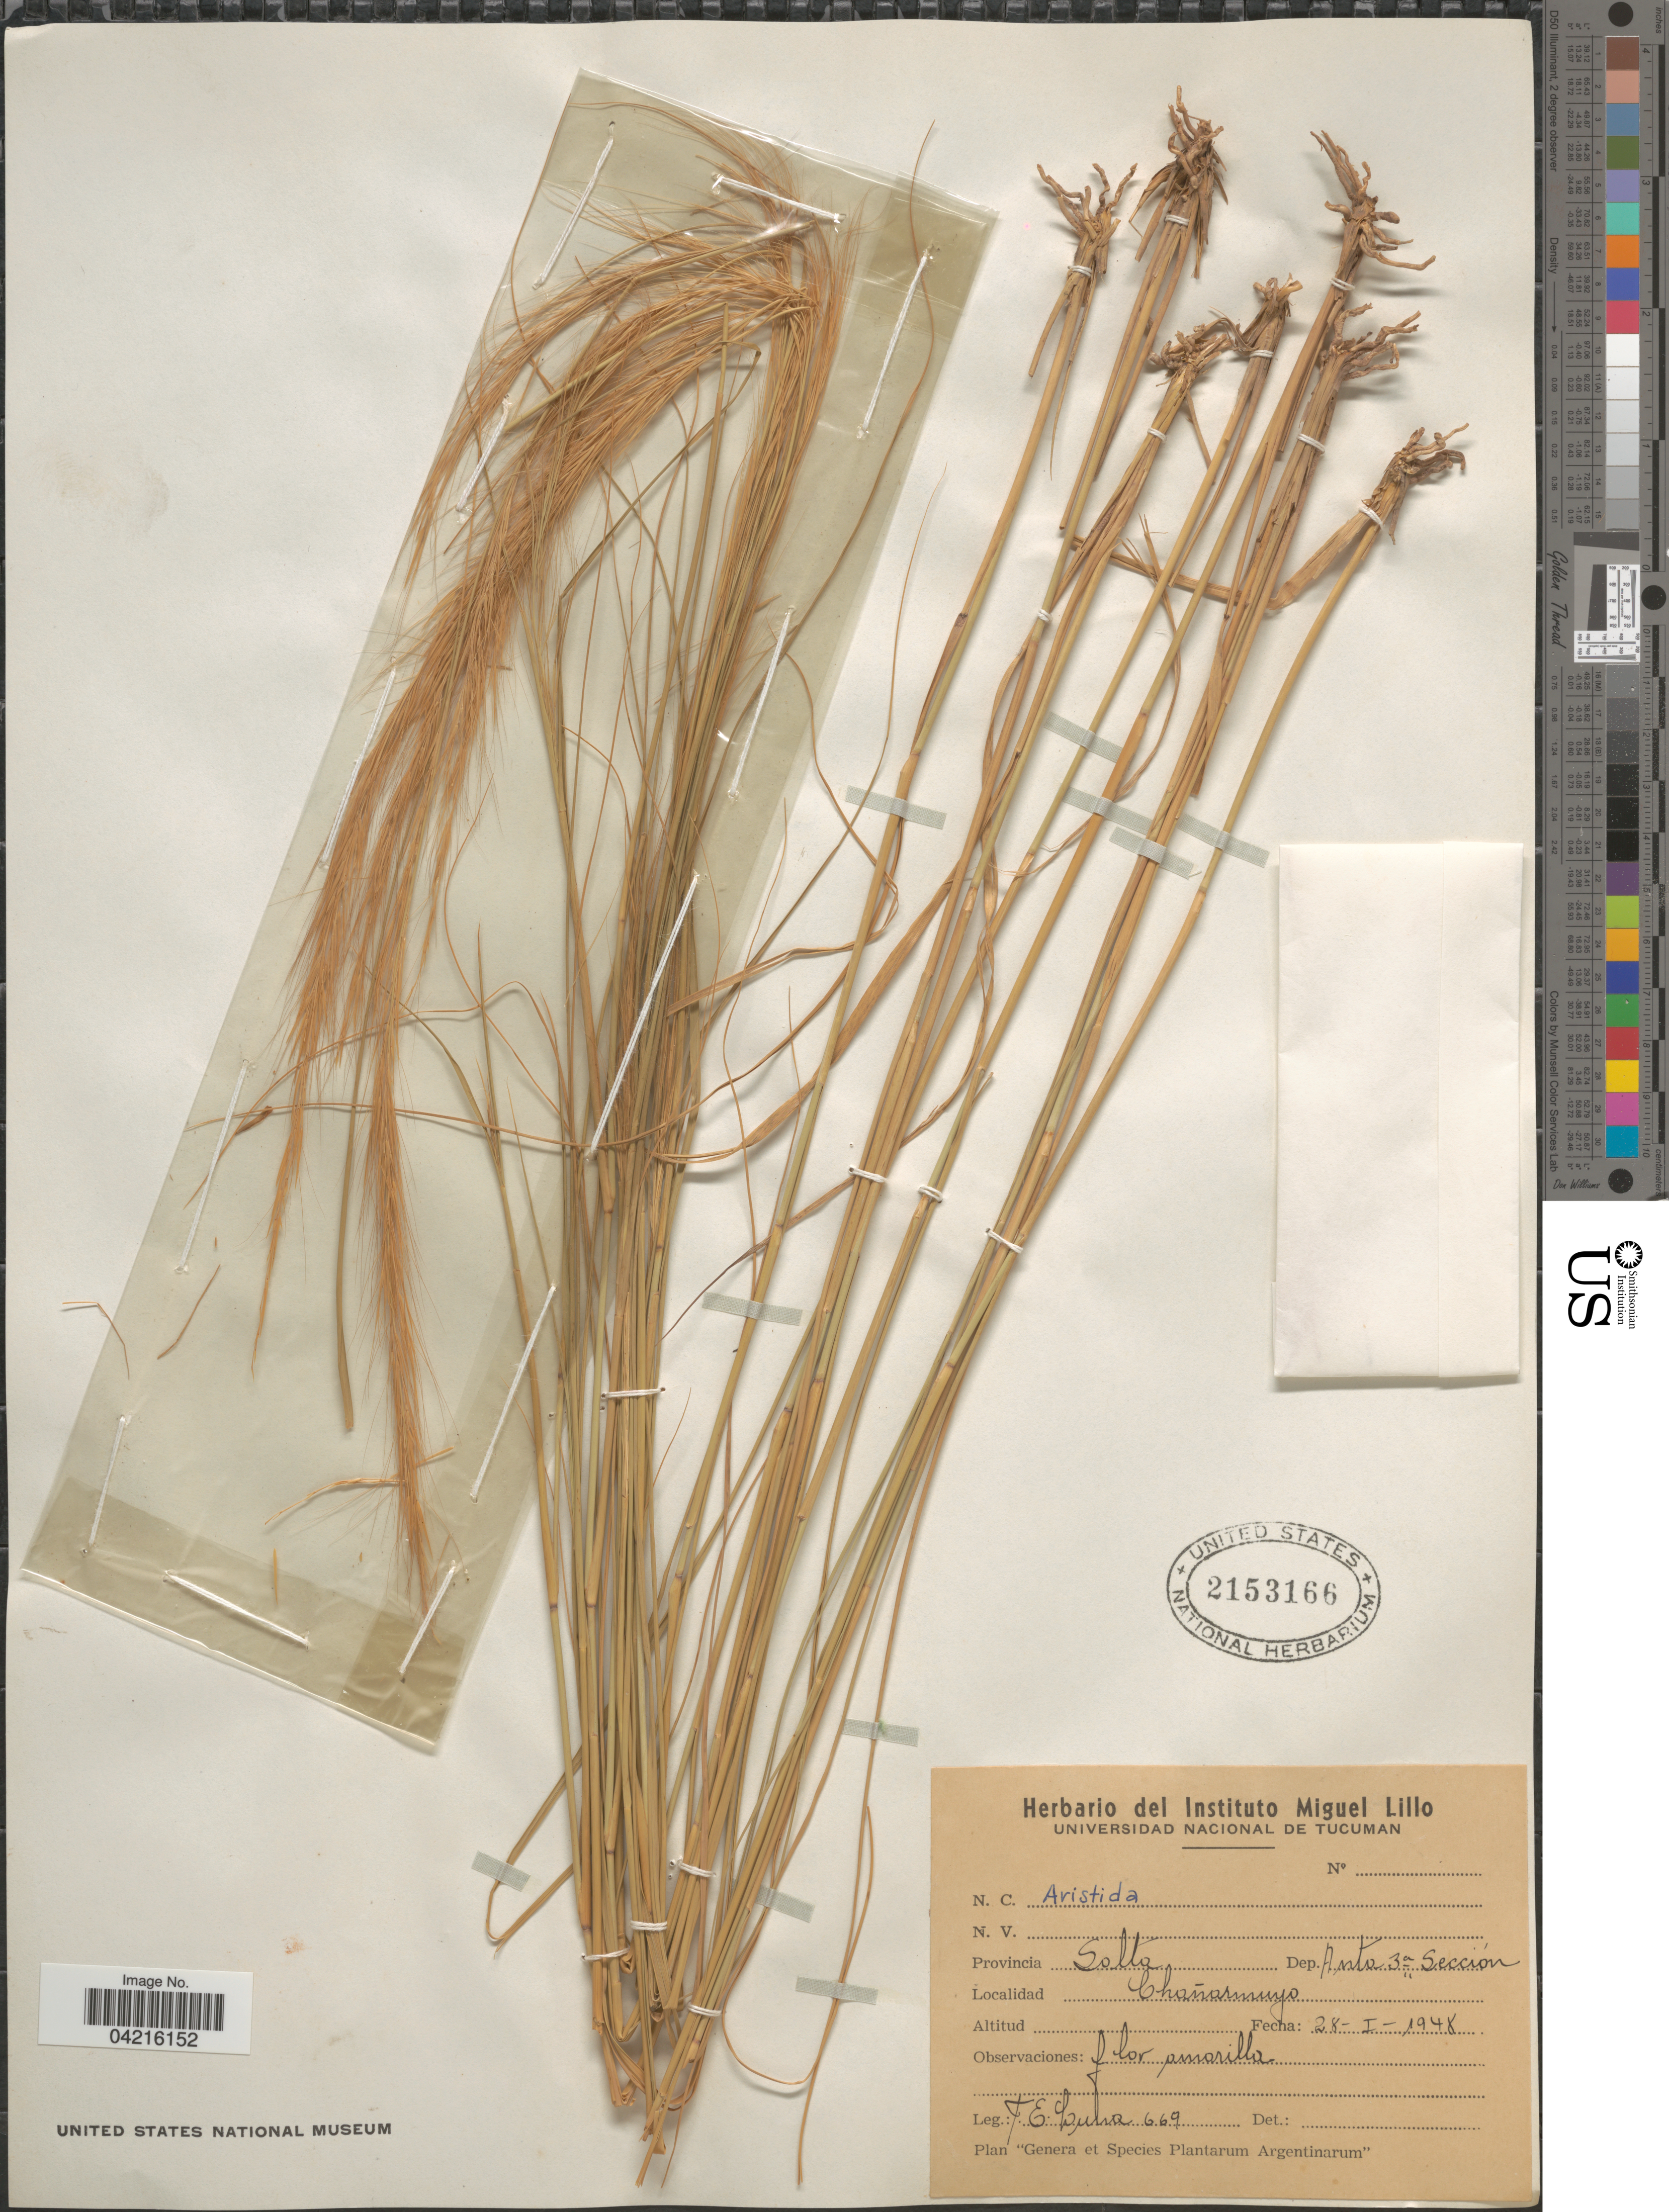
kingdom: Plantae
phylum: Tracheophyta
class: Liliopsida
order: Poales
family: Poaceae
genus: Aristida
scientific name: Aristida sp.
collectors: F. E. Luna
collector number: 669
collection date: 1948-01-28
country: Argentina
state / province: Salta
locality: Dep. Anta 3a Sección. Chañarmuyo.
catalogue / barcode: US 2153166